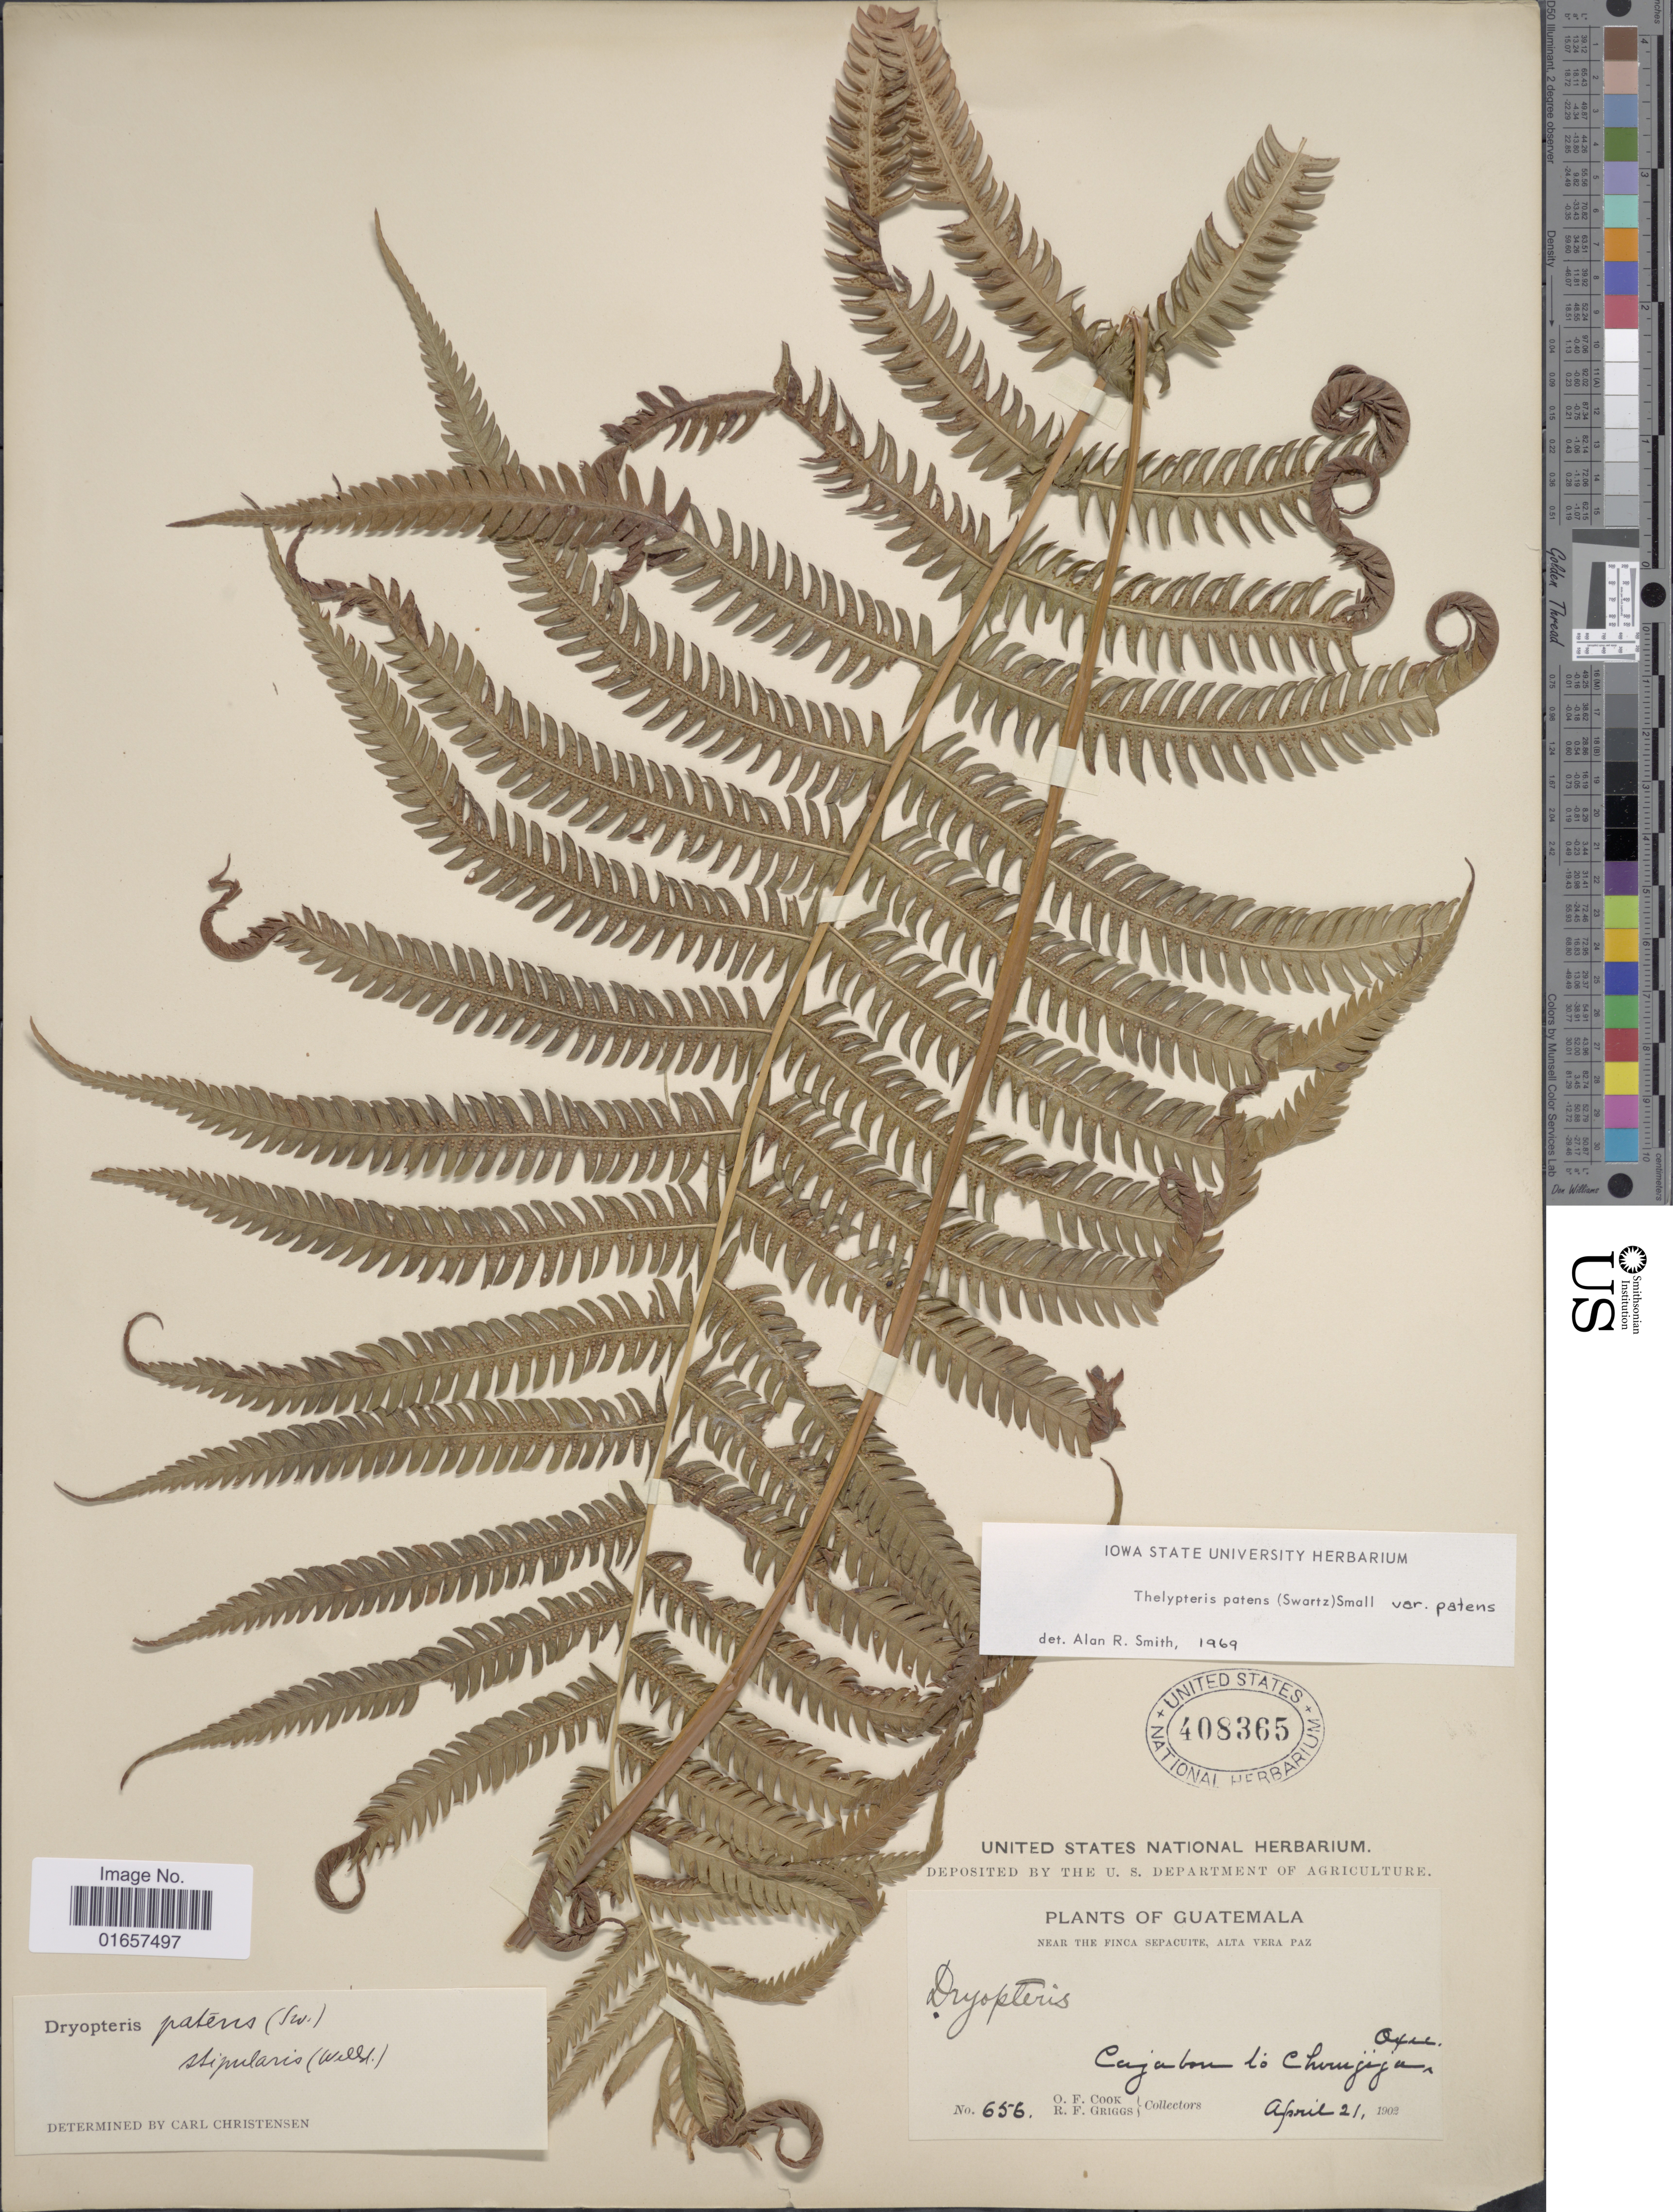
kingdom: Plantae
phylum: Tracheophyta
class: Polypodiopsida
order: Polypodiales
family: Thelypteridaceae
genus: Christella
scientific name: Christella patens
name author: (Sw.) Holttum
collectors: O. F. Cook & R. F. Griggs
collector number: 656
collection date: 1902-04-21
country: Guatemala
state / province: Alta Verapaz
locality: Guatemala, near the Finca Sepacuite, Alta Vera Paz, Cajabon to Cherujija Oxec.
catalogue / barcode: US 408365